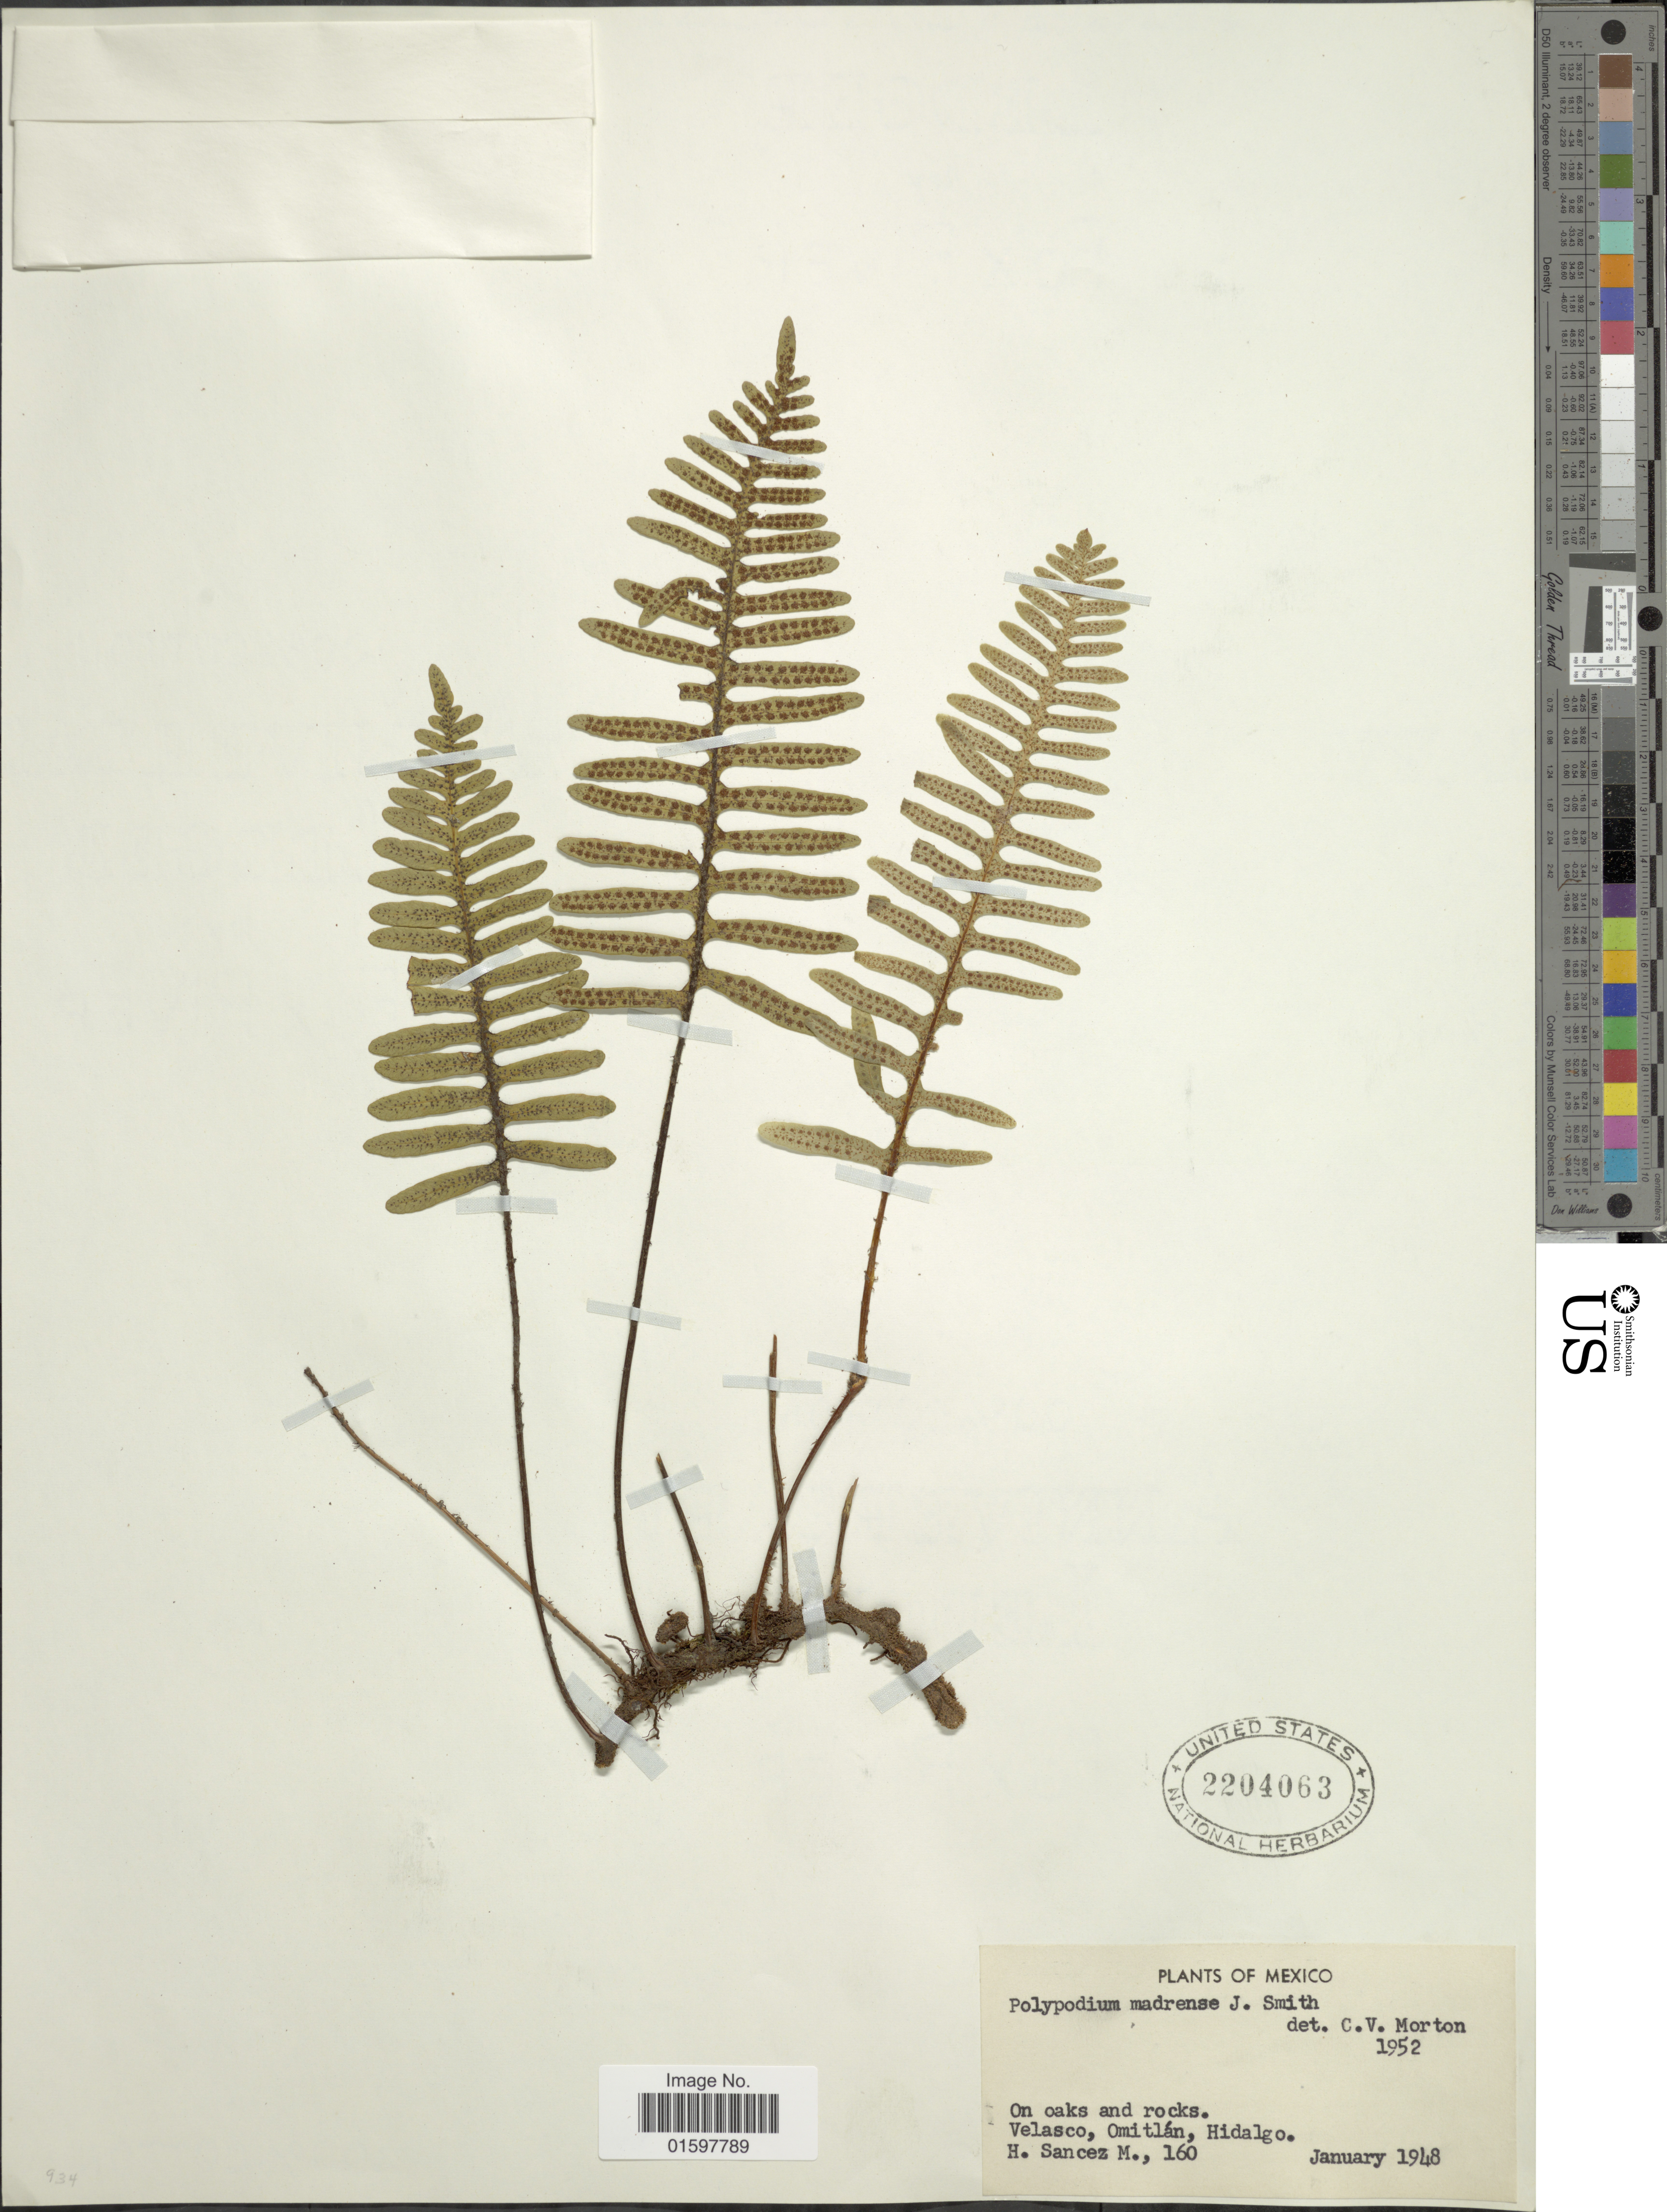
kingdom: Plantae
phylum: Tracheophyta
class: Polypodiopsida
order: Polypodiales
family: Polypodiaceae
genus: Pleopeltis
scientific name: Pleopeltis madrense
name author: (J. Sm.) A.R. Sm. & Tejero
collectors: H. Sánchez-Mejorada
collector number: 160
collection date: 1948-01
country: Mexico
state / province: Hidalgo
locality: Velasco, Omitlán.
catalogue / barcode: US 2204063